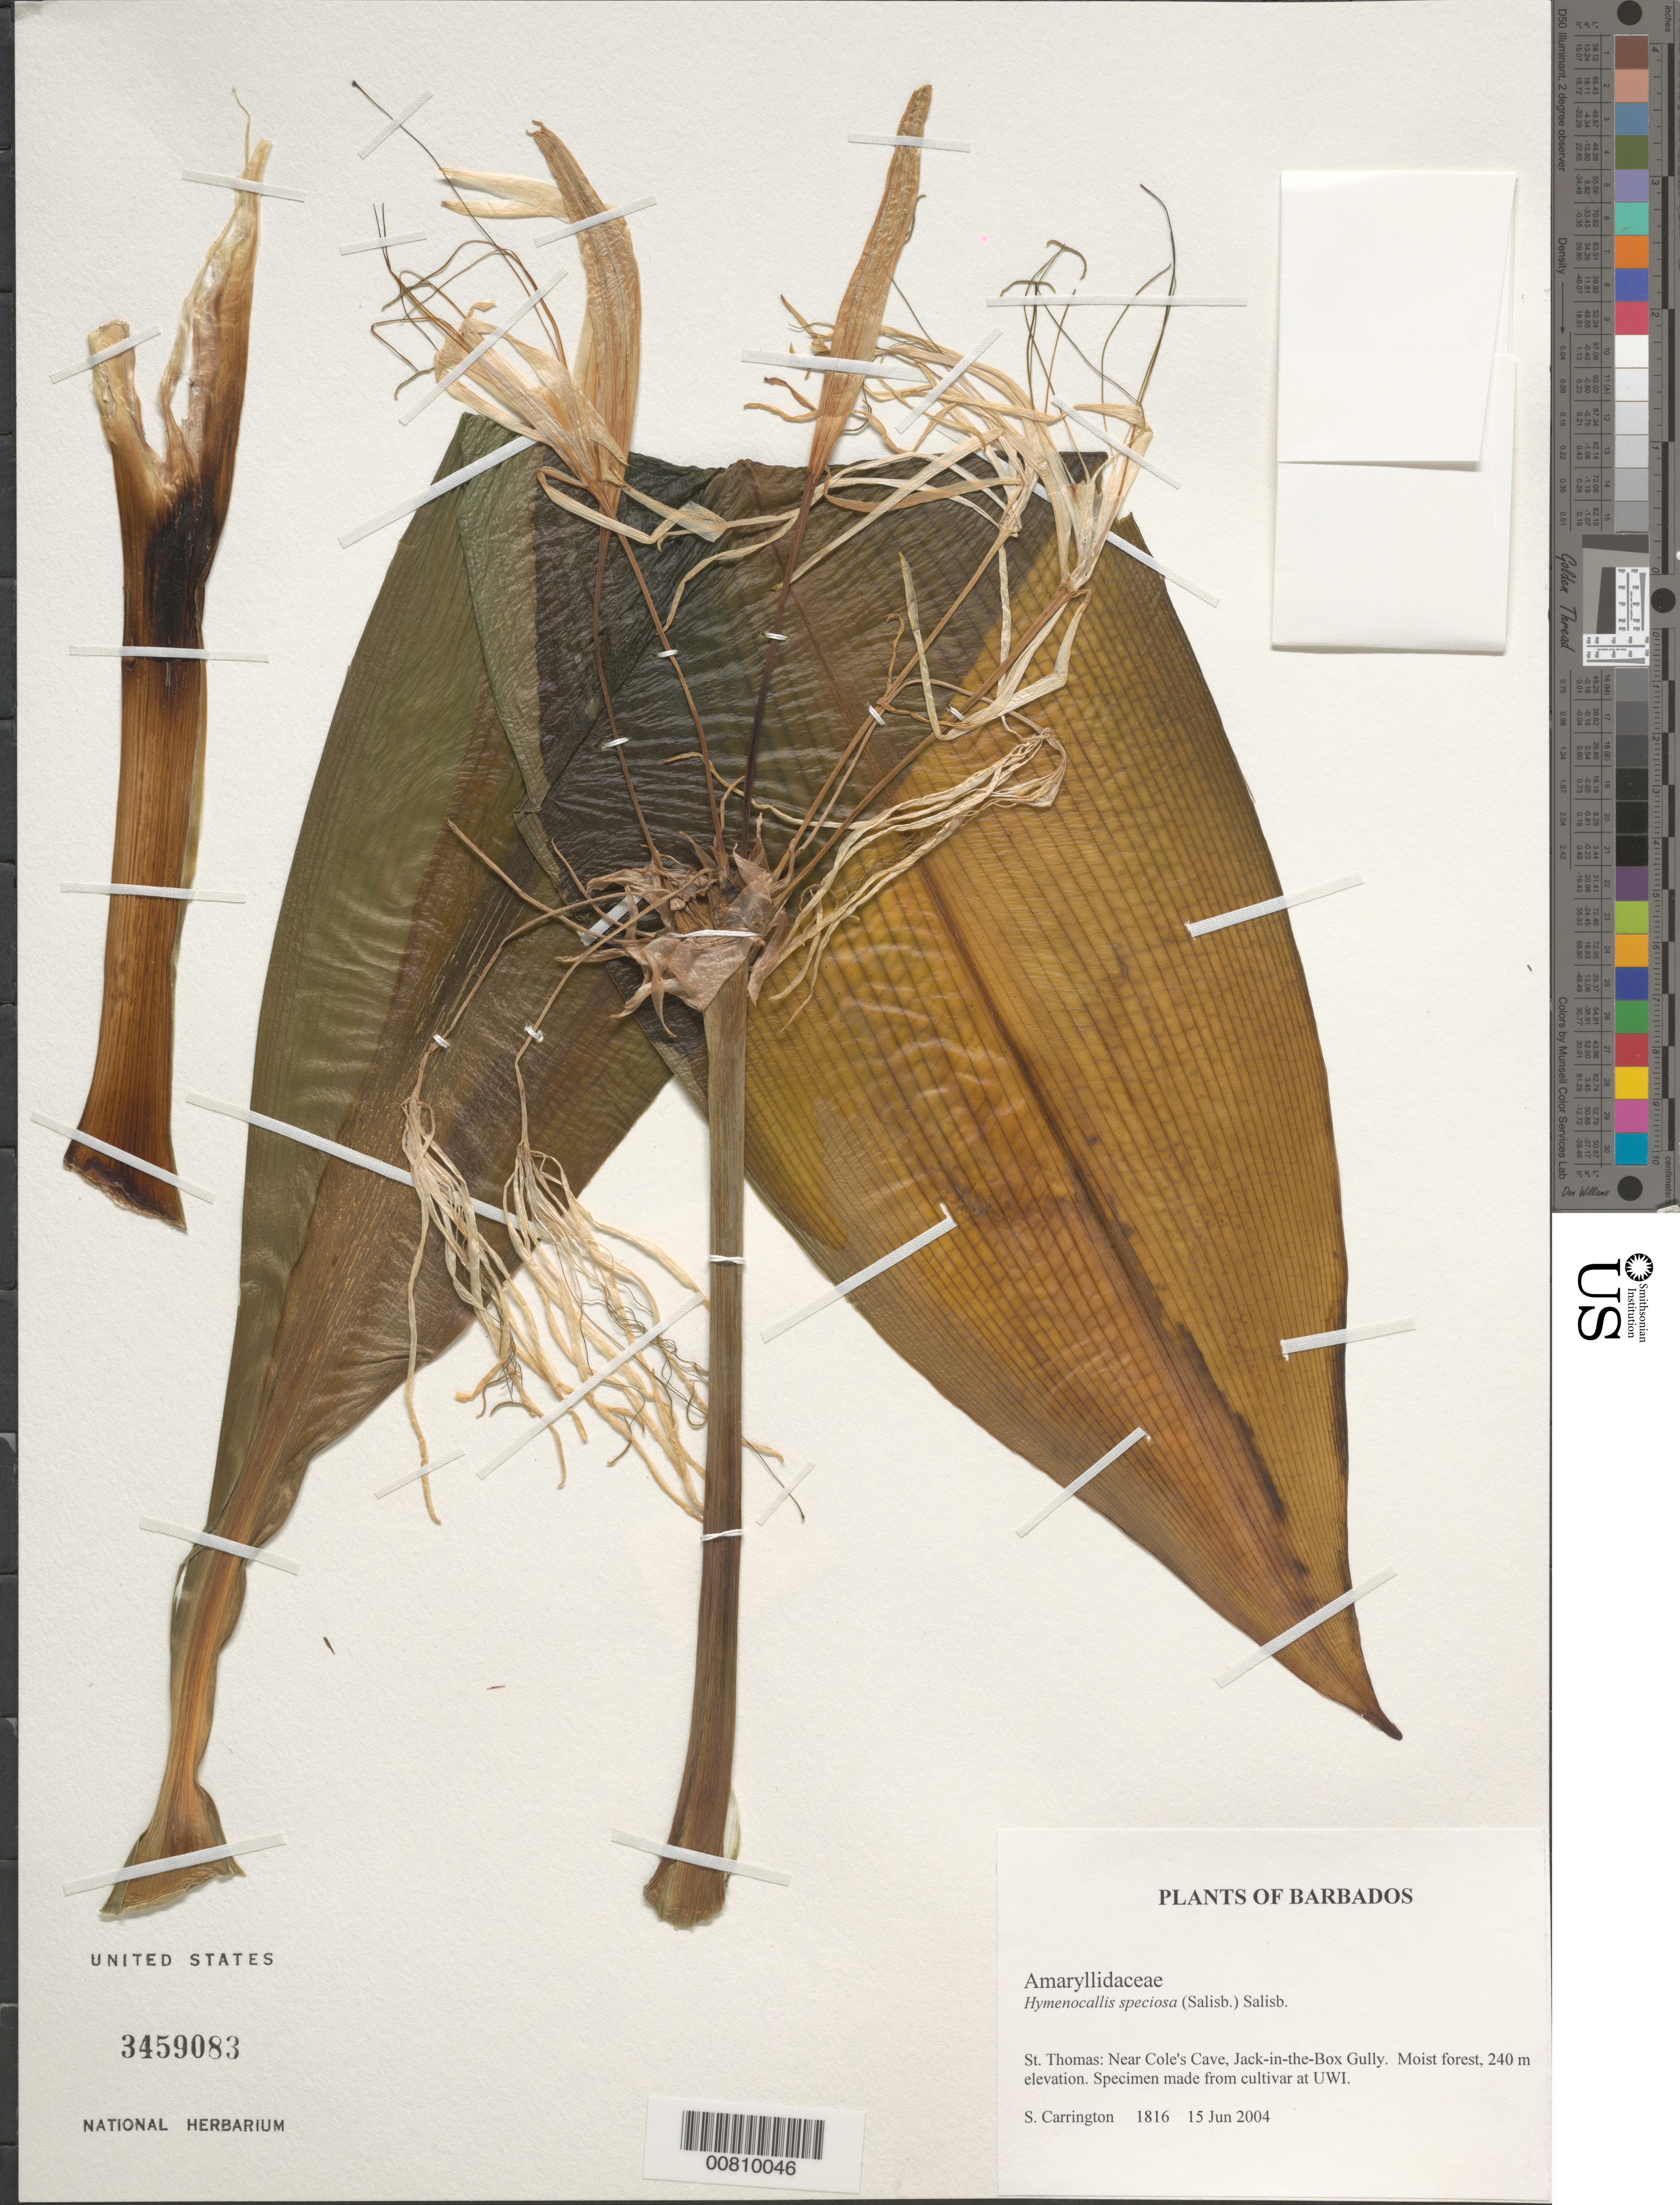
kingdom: Plantae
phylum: Tracheophyta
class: Liliopsida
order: Asparagales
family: Amaryllidaceae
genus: Hymenocallis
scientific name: Hymenocallis speciosa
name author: (L. f. ex Salisb.) Salisb.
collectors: C. M. S. Carrington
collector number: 1816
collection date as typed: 15 Jun 2004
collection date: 2004-06-15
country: Barbados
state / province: Saint Thomas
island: Windward Is.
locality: Near Cole's Cave, Jack-in-the-Box Gully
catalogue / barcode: US 3459083